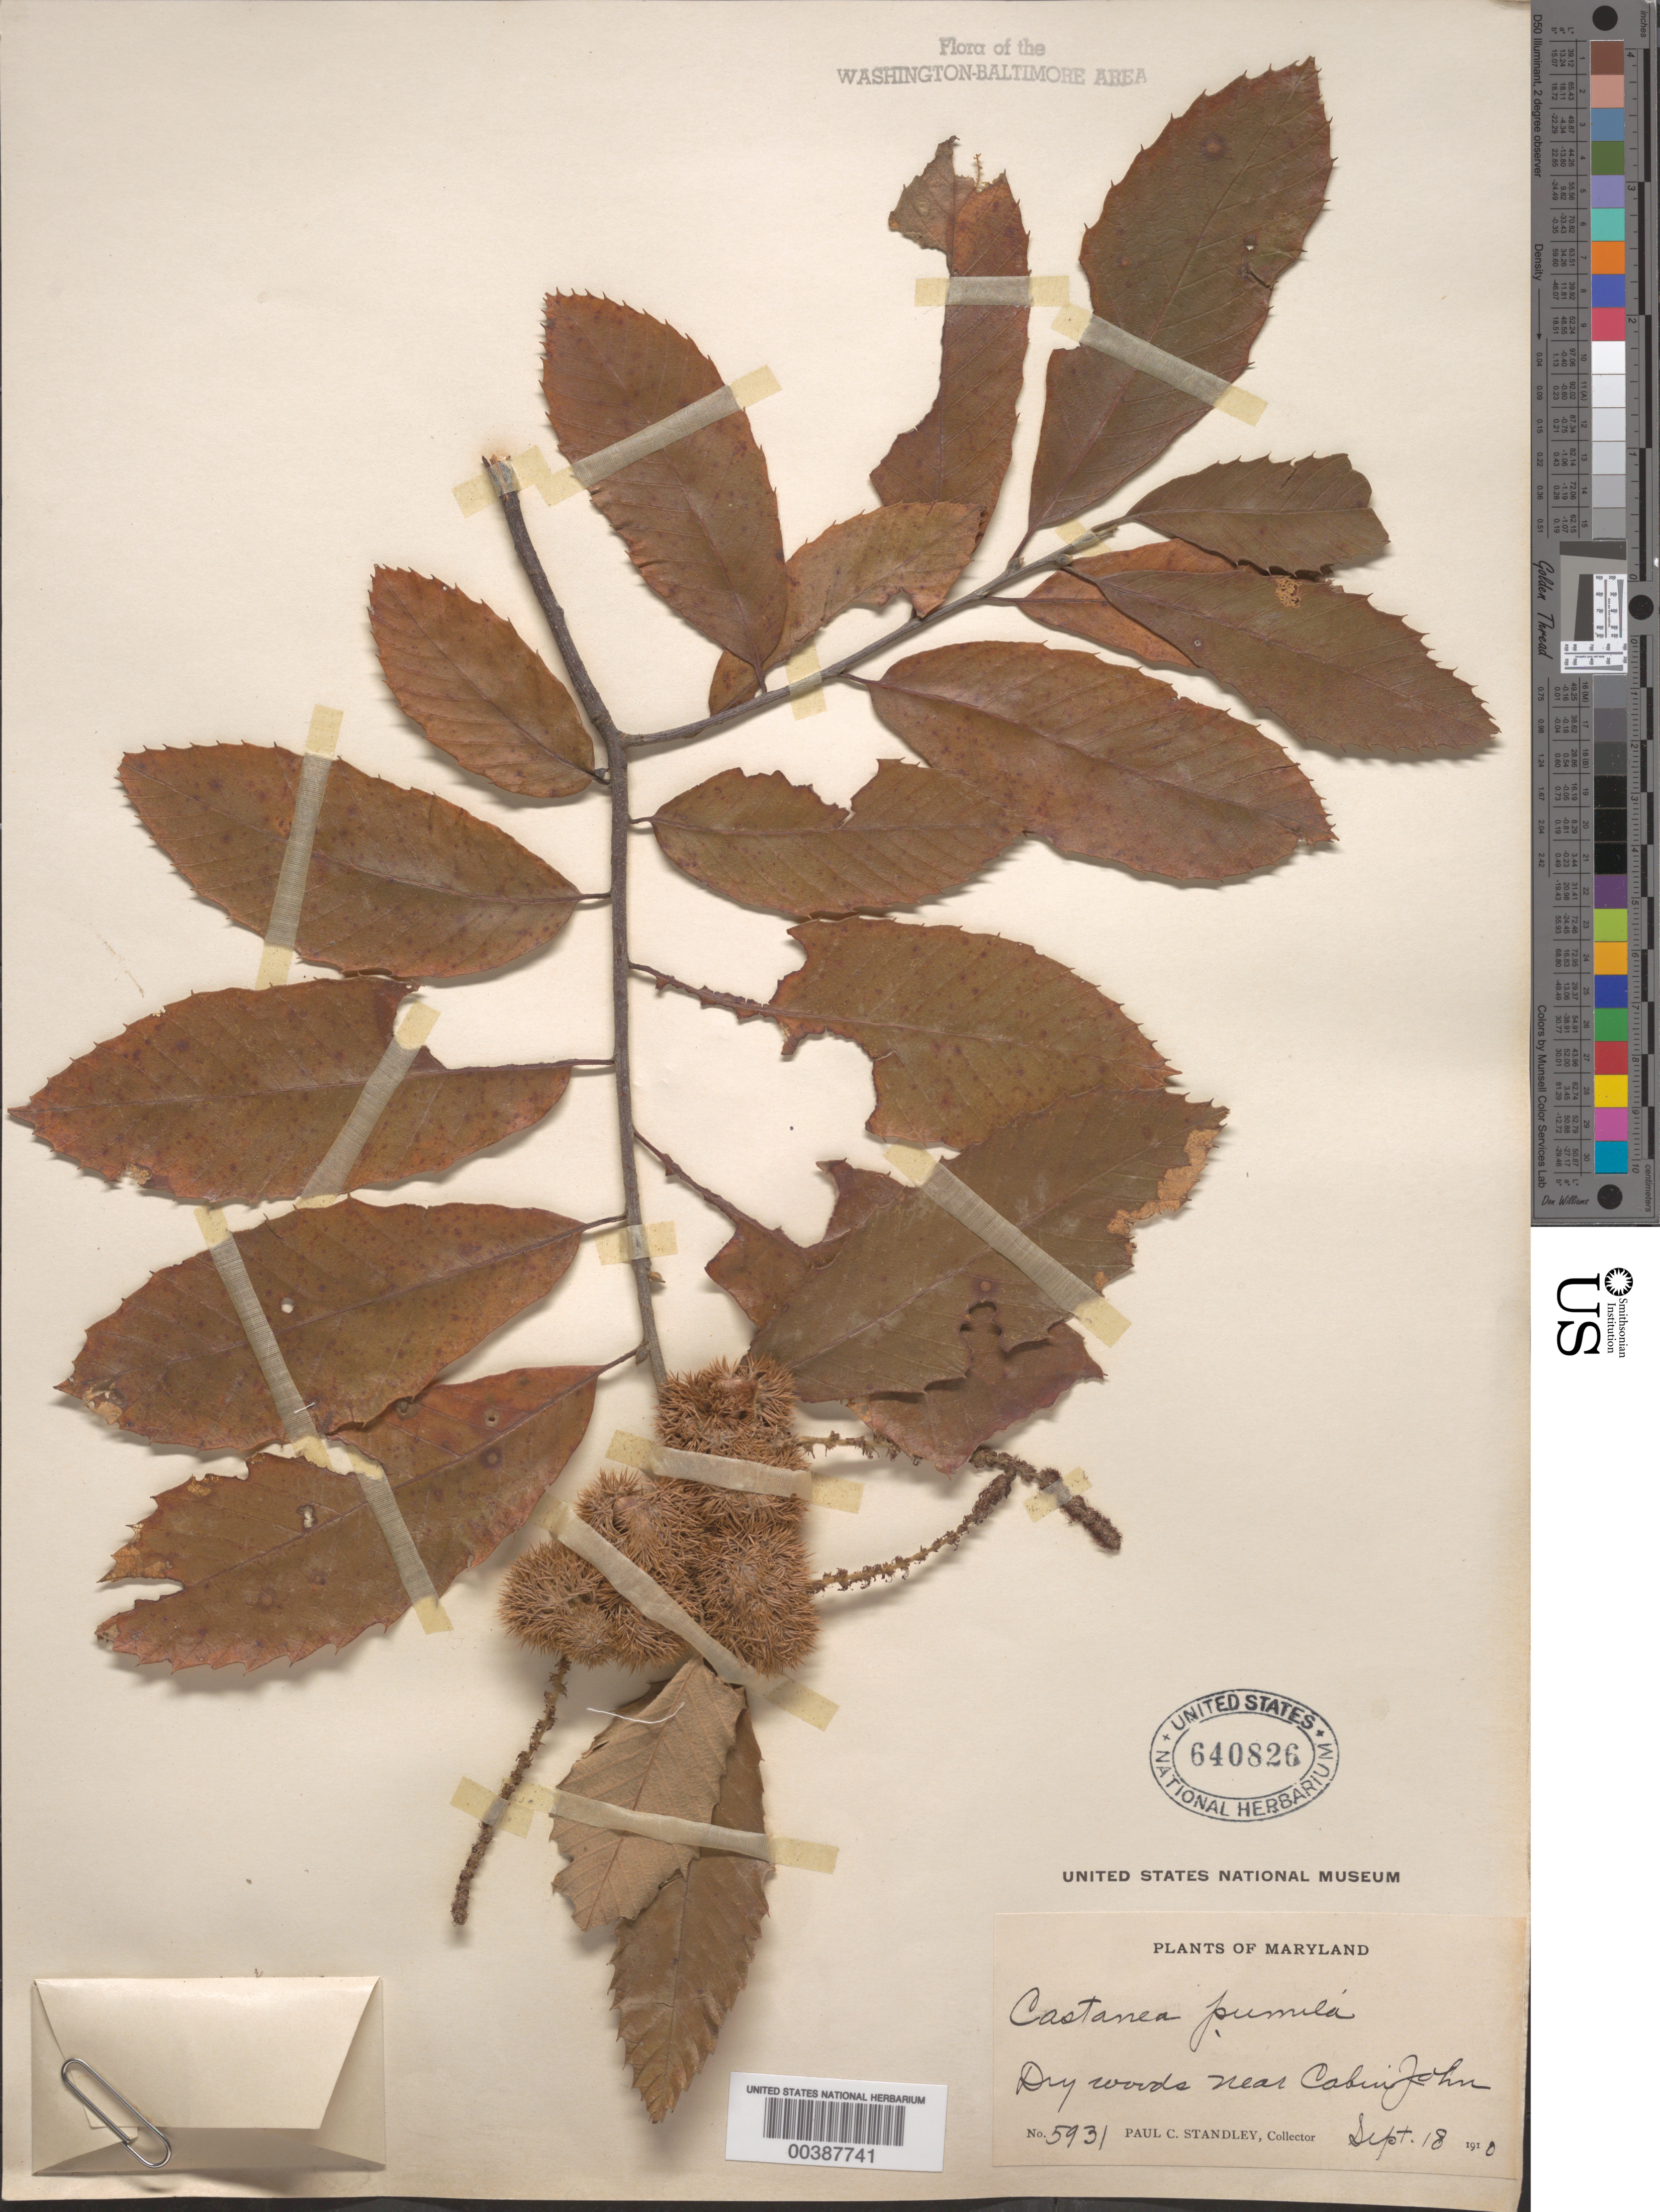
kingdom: Plantae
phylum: Tracheophyta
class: Magnoliopsida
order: Fagales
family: Fagaceae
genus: Castanea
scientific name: Castanea pumila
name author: (L.) Mill.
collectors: P. C. Standley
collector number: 5931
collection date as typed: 18 Sep 1910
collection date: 1910-09-18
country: United States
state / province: Maryland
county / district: Montgomery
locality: Cabin John vicinity C. & O. Canal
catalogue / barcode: US 640826